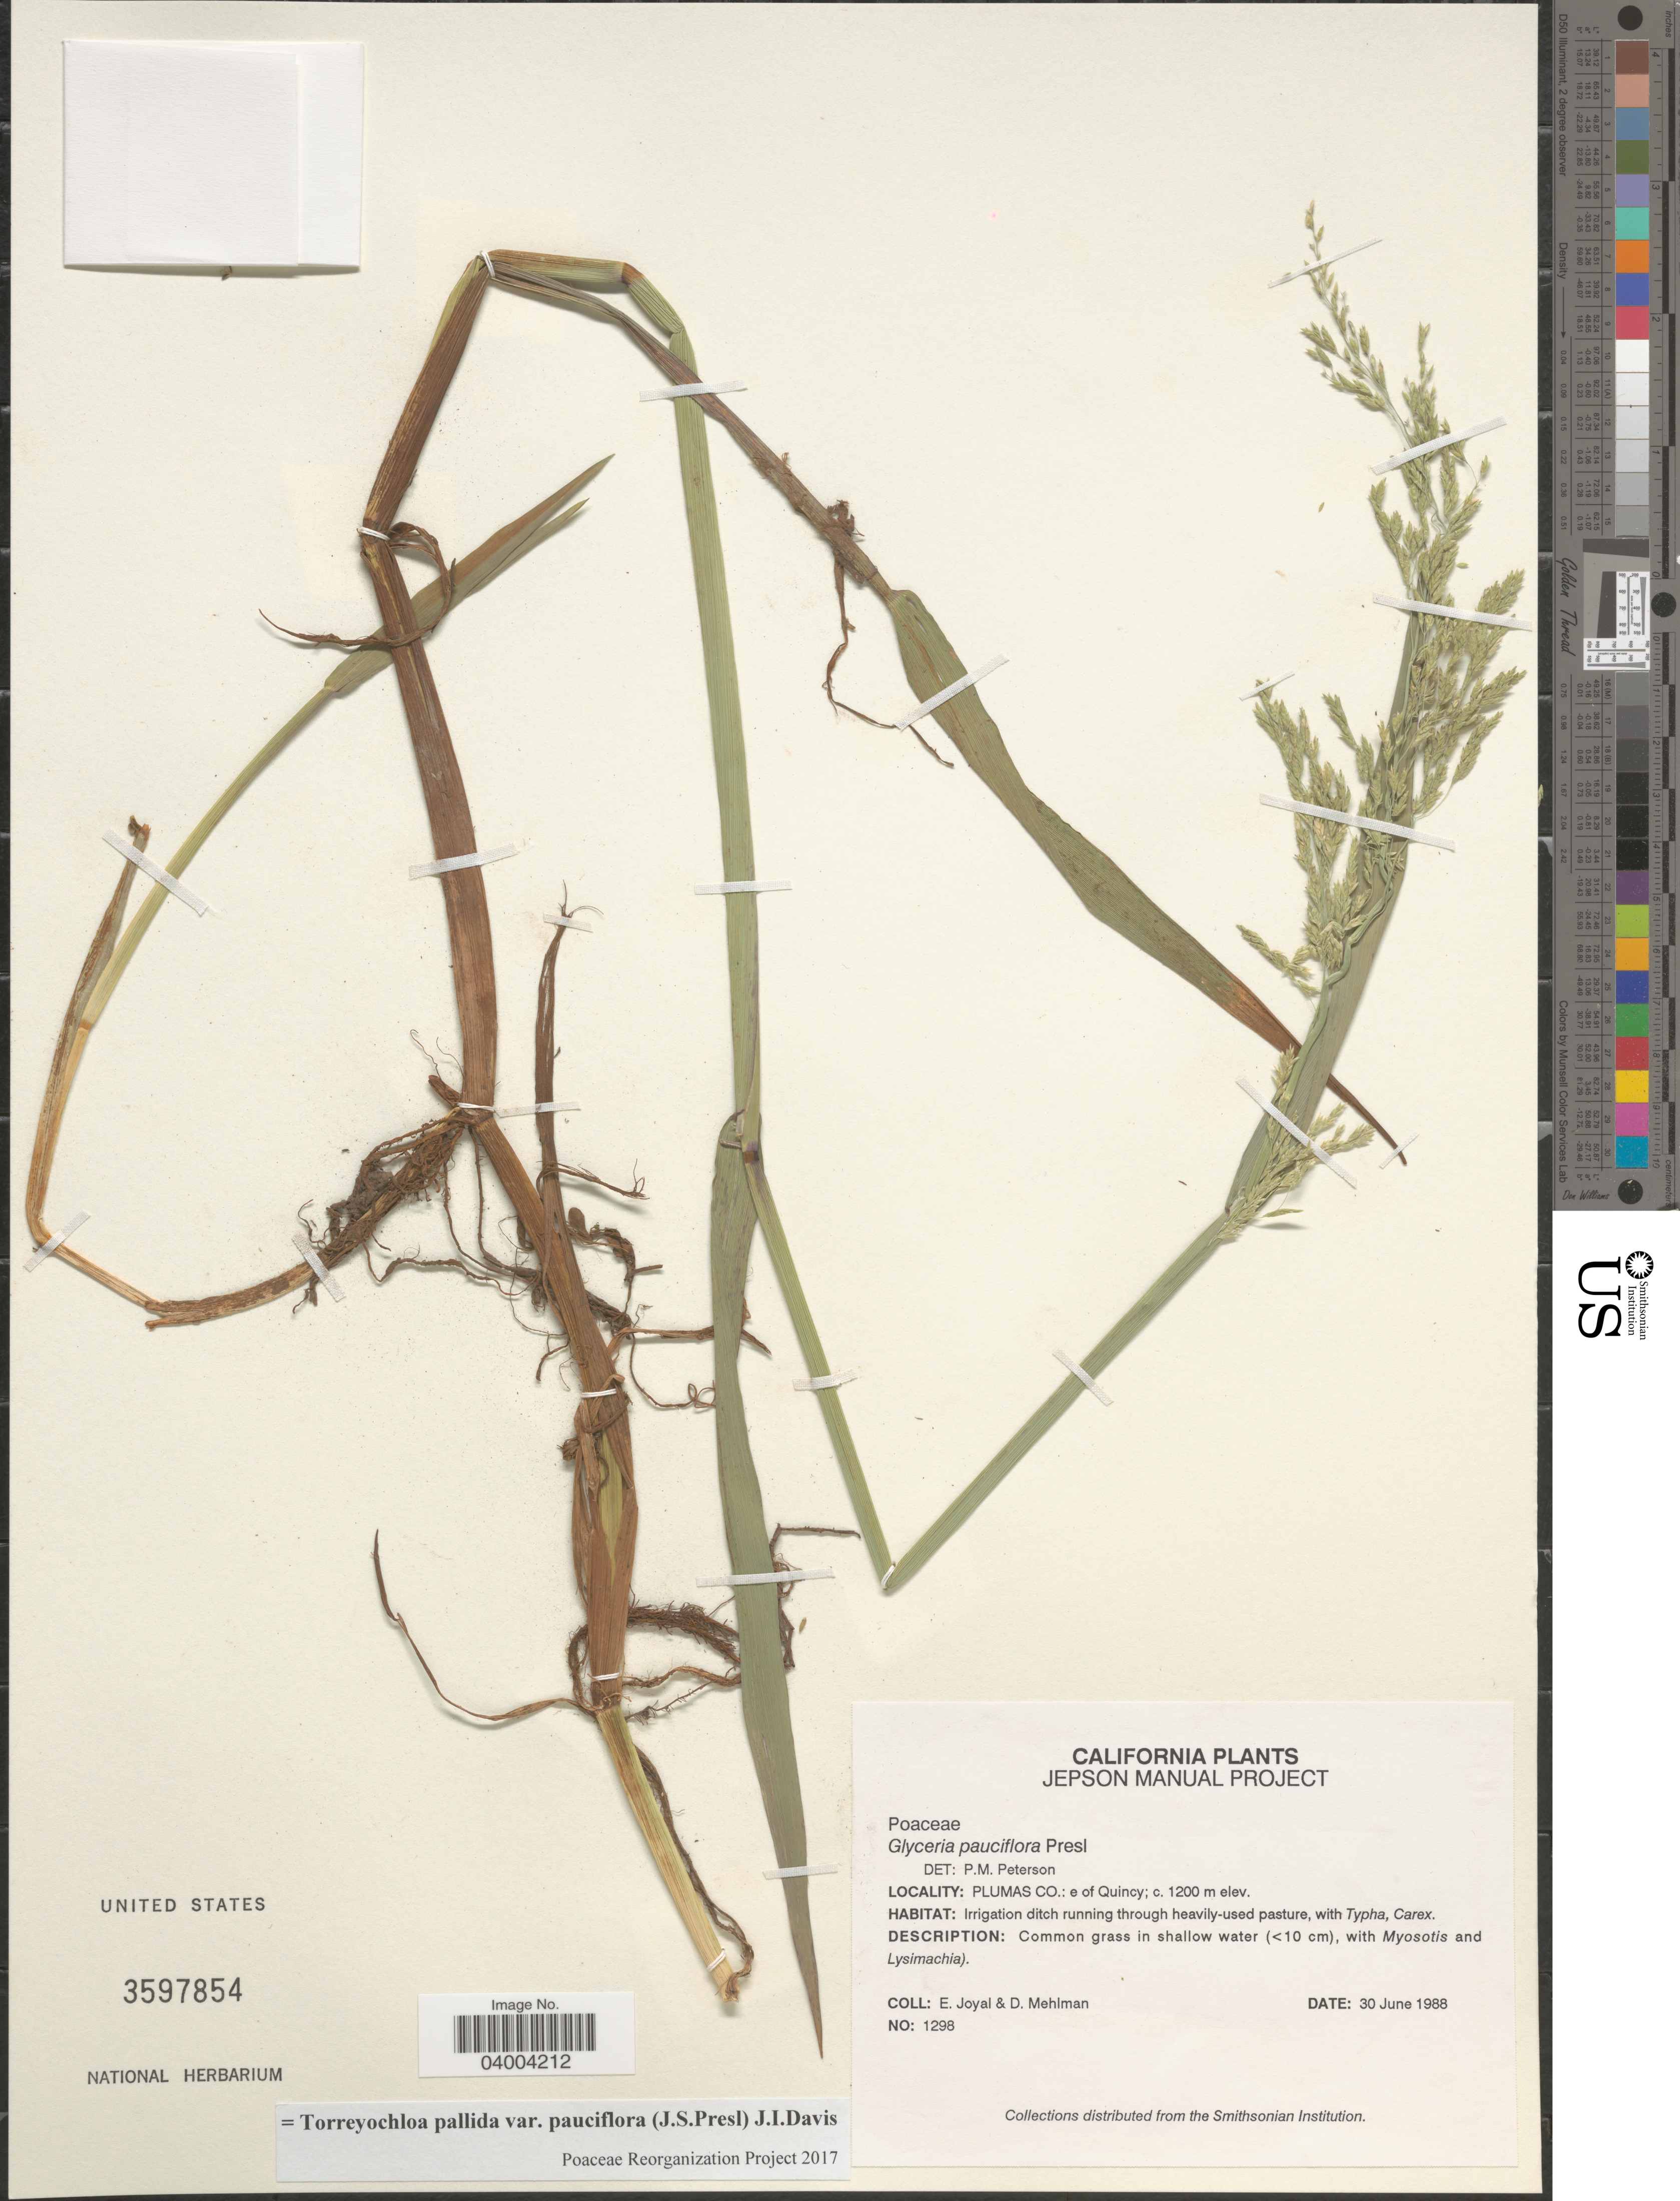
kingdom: Plantae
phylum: Tracheophyta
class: Liliopsida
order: Poales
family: Poaceae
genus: Torreyochloa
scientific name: Torreyochloa pallida var. pauciflora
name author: (J. Presl) J.I. Davis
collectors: E. Joyal & D. Mehlman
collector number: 1298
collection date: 1988-06-30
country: United States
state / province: California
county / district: Plumas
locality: Jepson Manual Project. Plumas Co.: e of Quincy.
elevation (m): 1200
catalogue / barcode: US 3597854